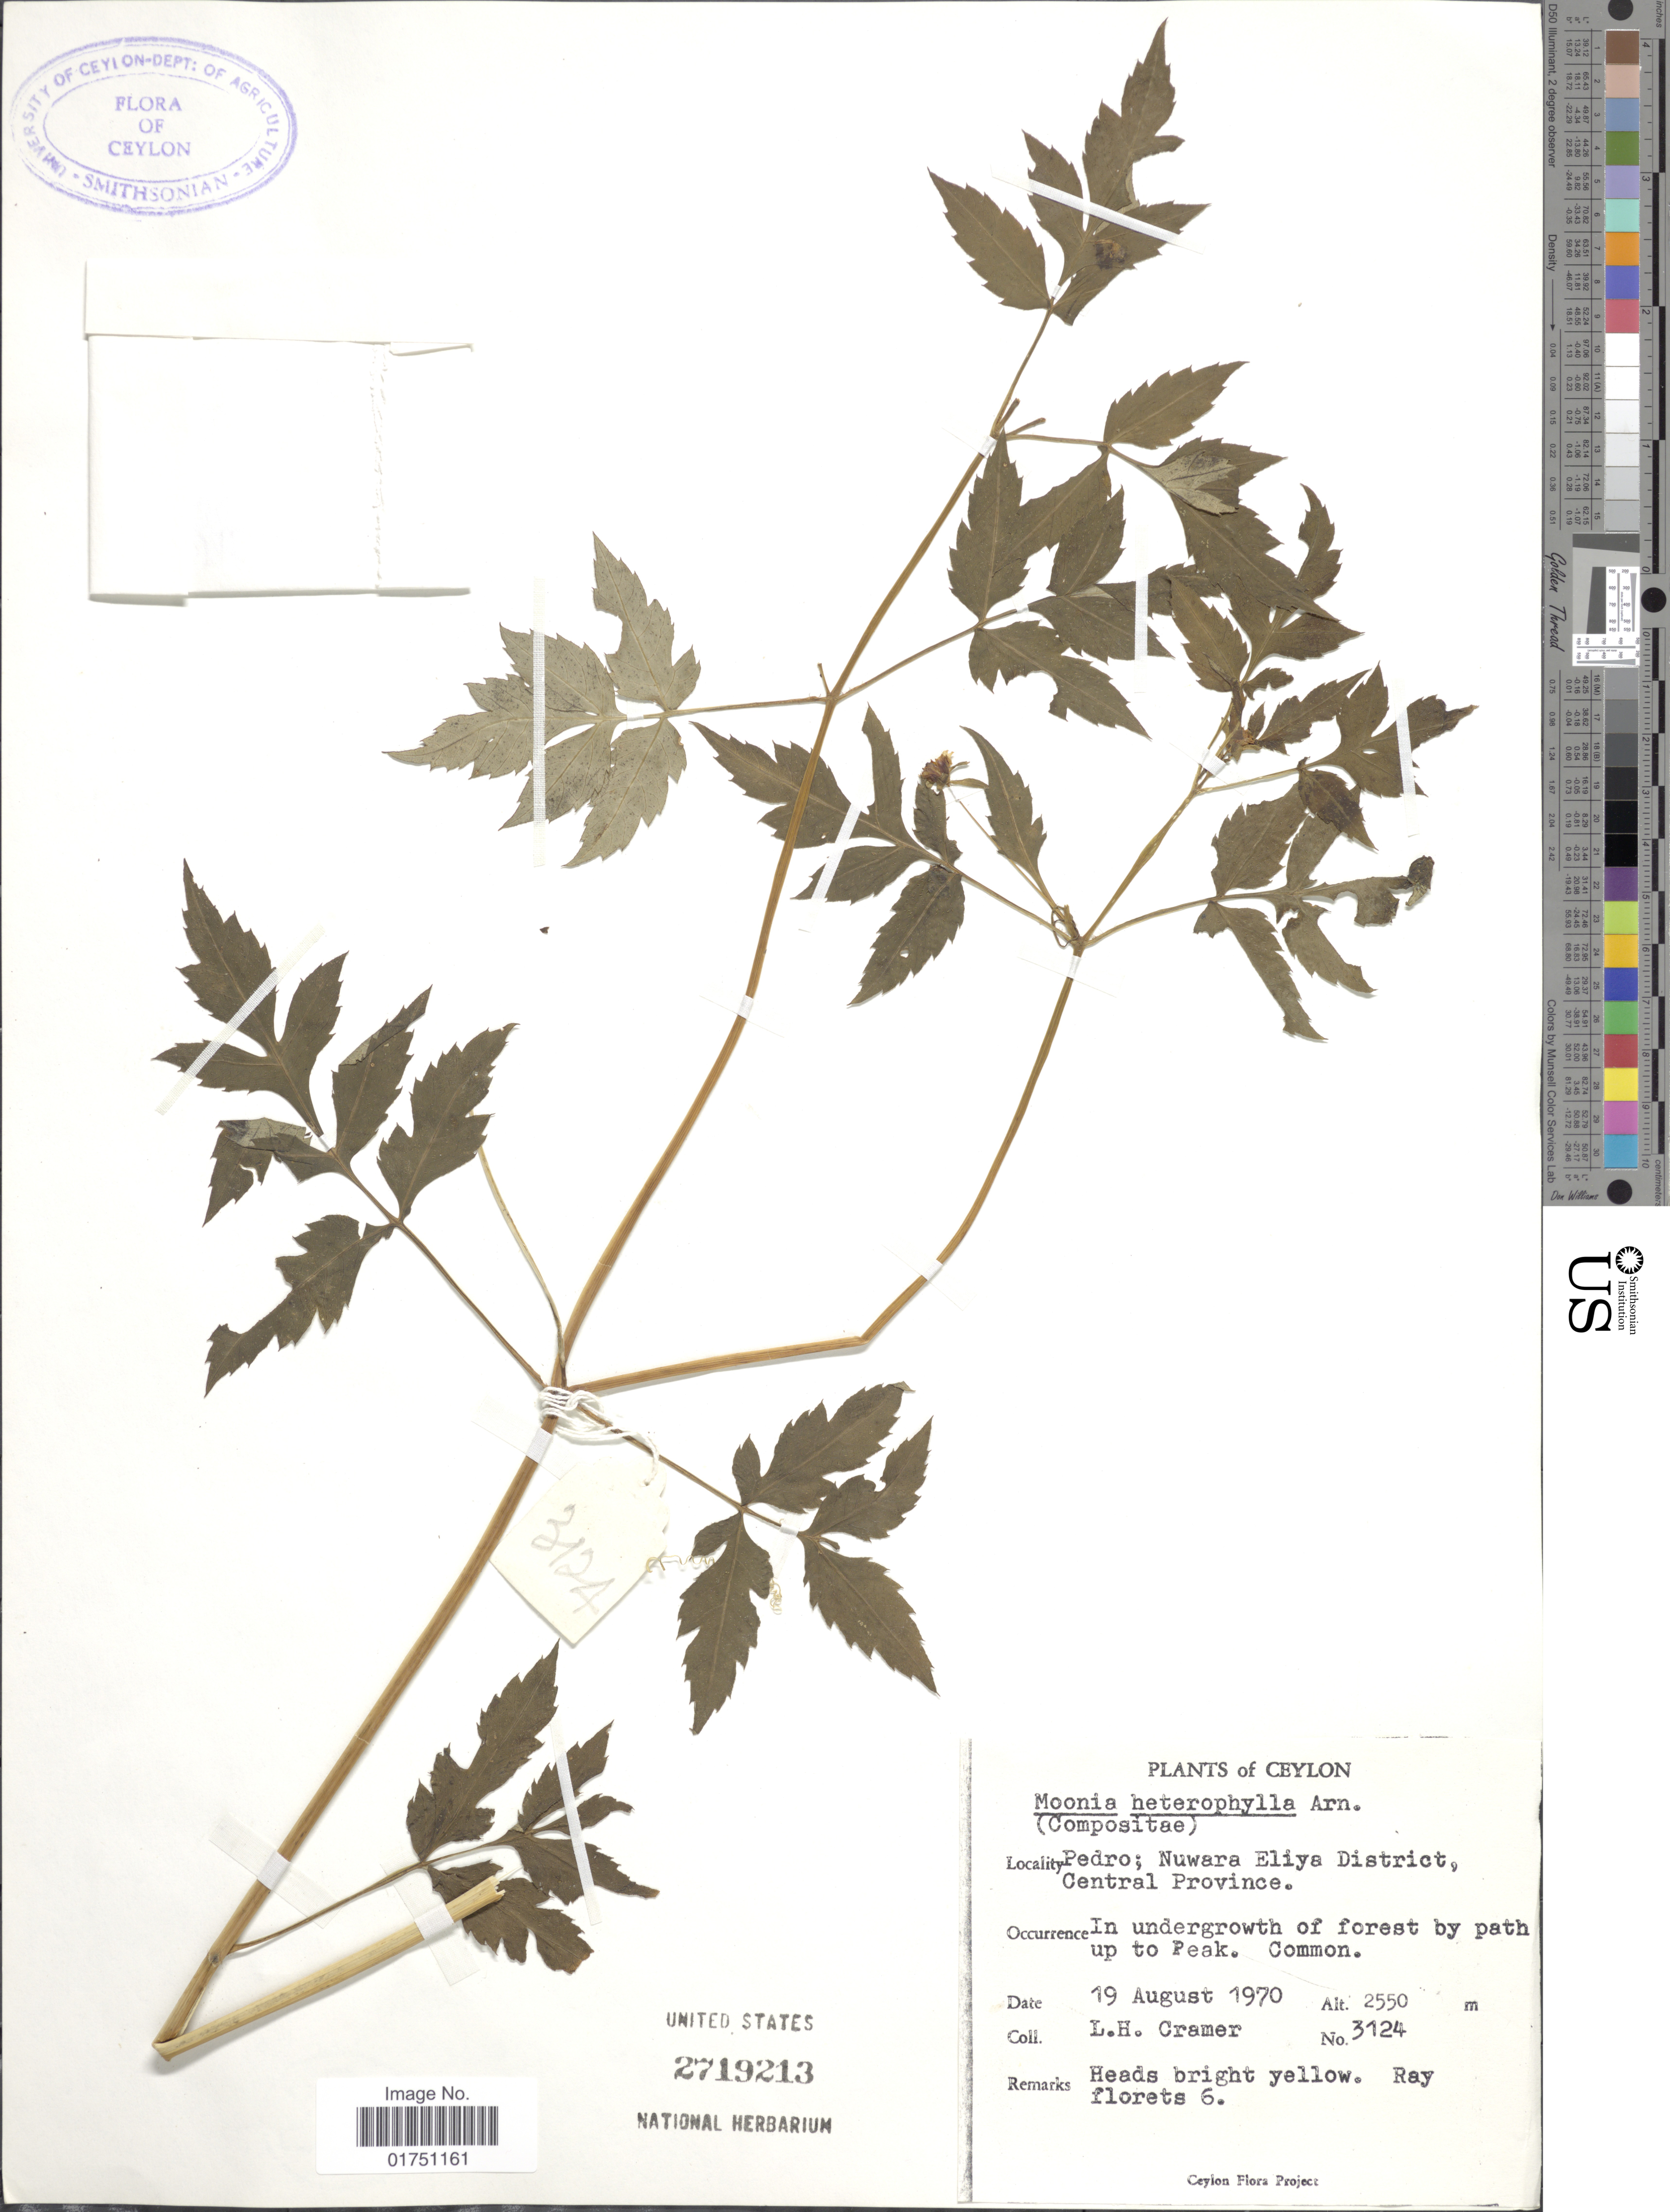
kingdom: Plantae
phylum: Tracheophyta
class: Magnoliopsida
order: Asterales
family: Asteraceae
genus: Moonia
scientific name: Moonia heterophylla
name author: Arn.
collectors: L. H. Cramer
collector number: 3124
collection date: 1970-08-19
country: Sri Lanka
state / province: Central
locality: Ceylon. Pedro; Nuwara Eliya District, Central Province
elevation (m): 2550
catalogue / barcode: US 2719213